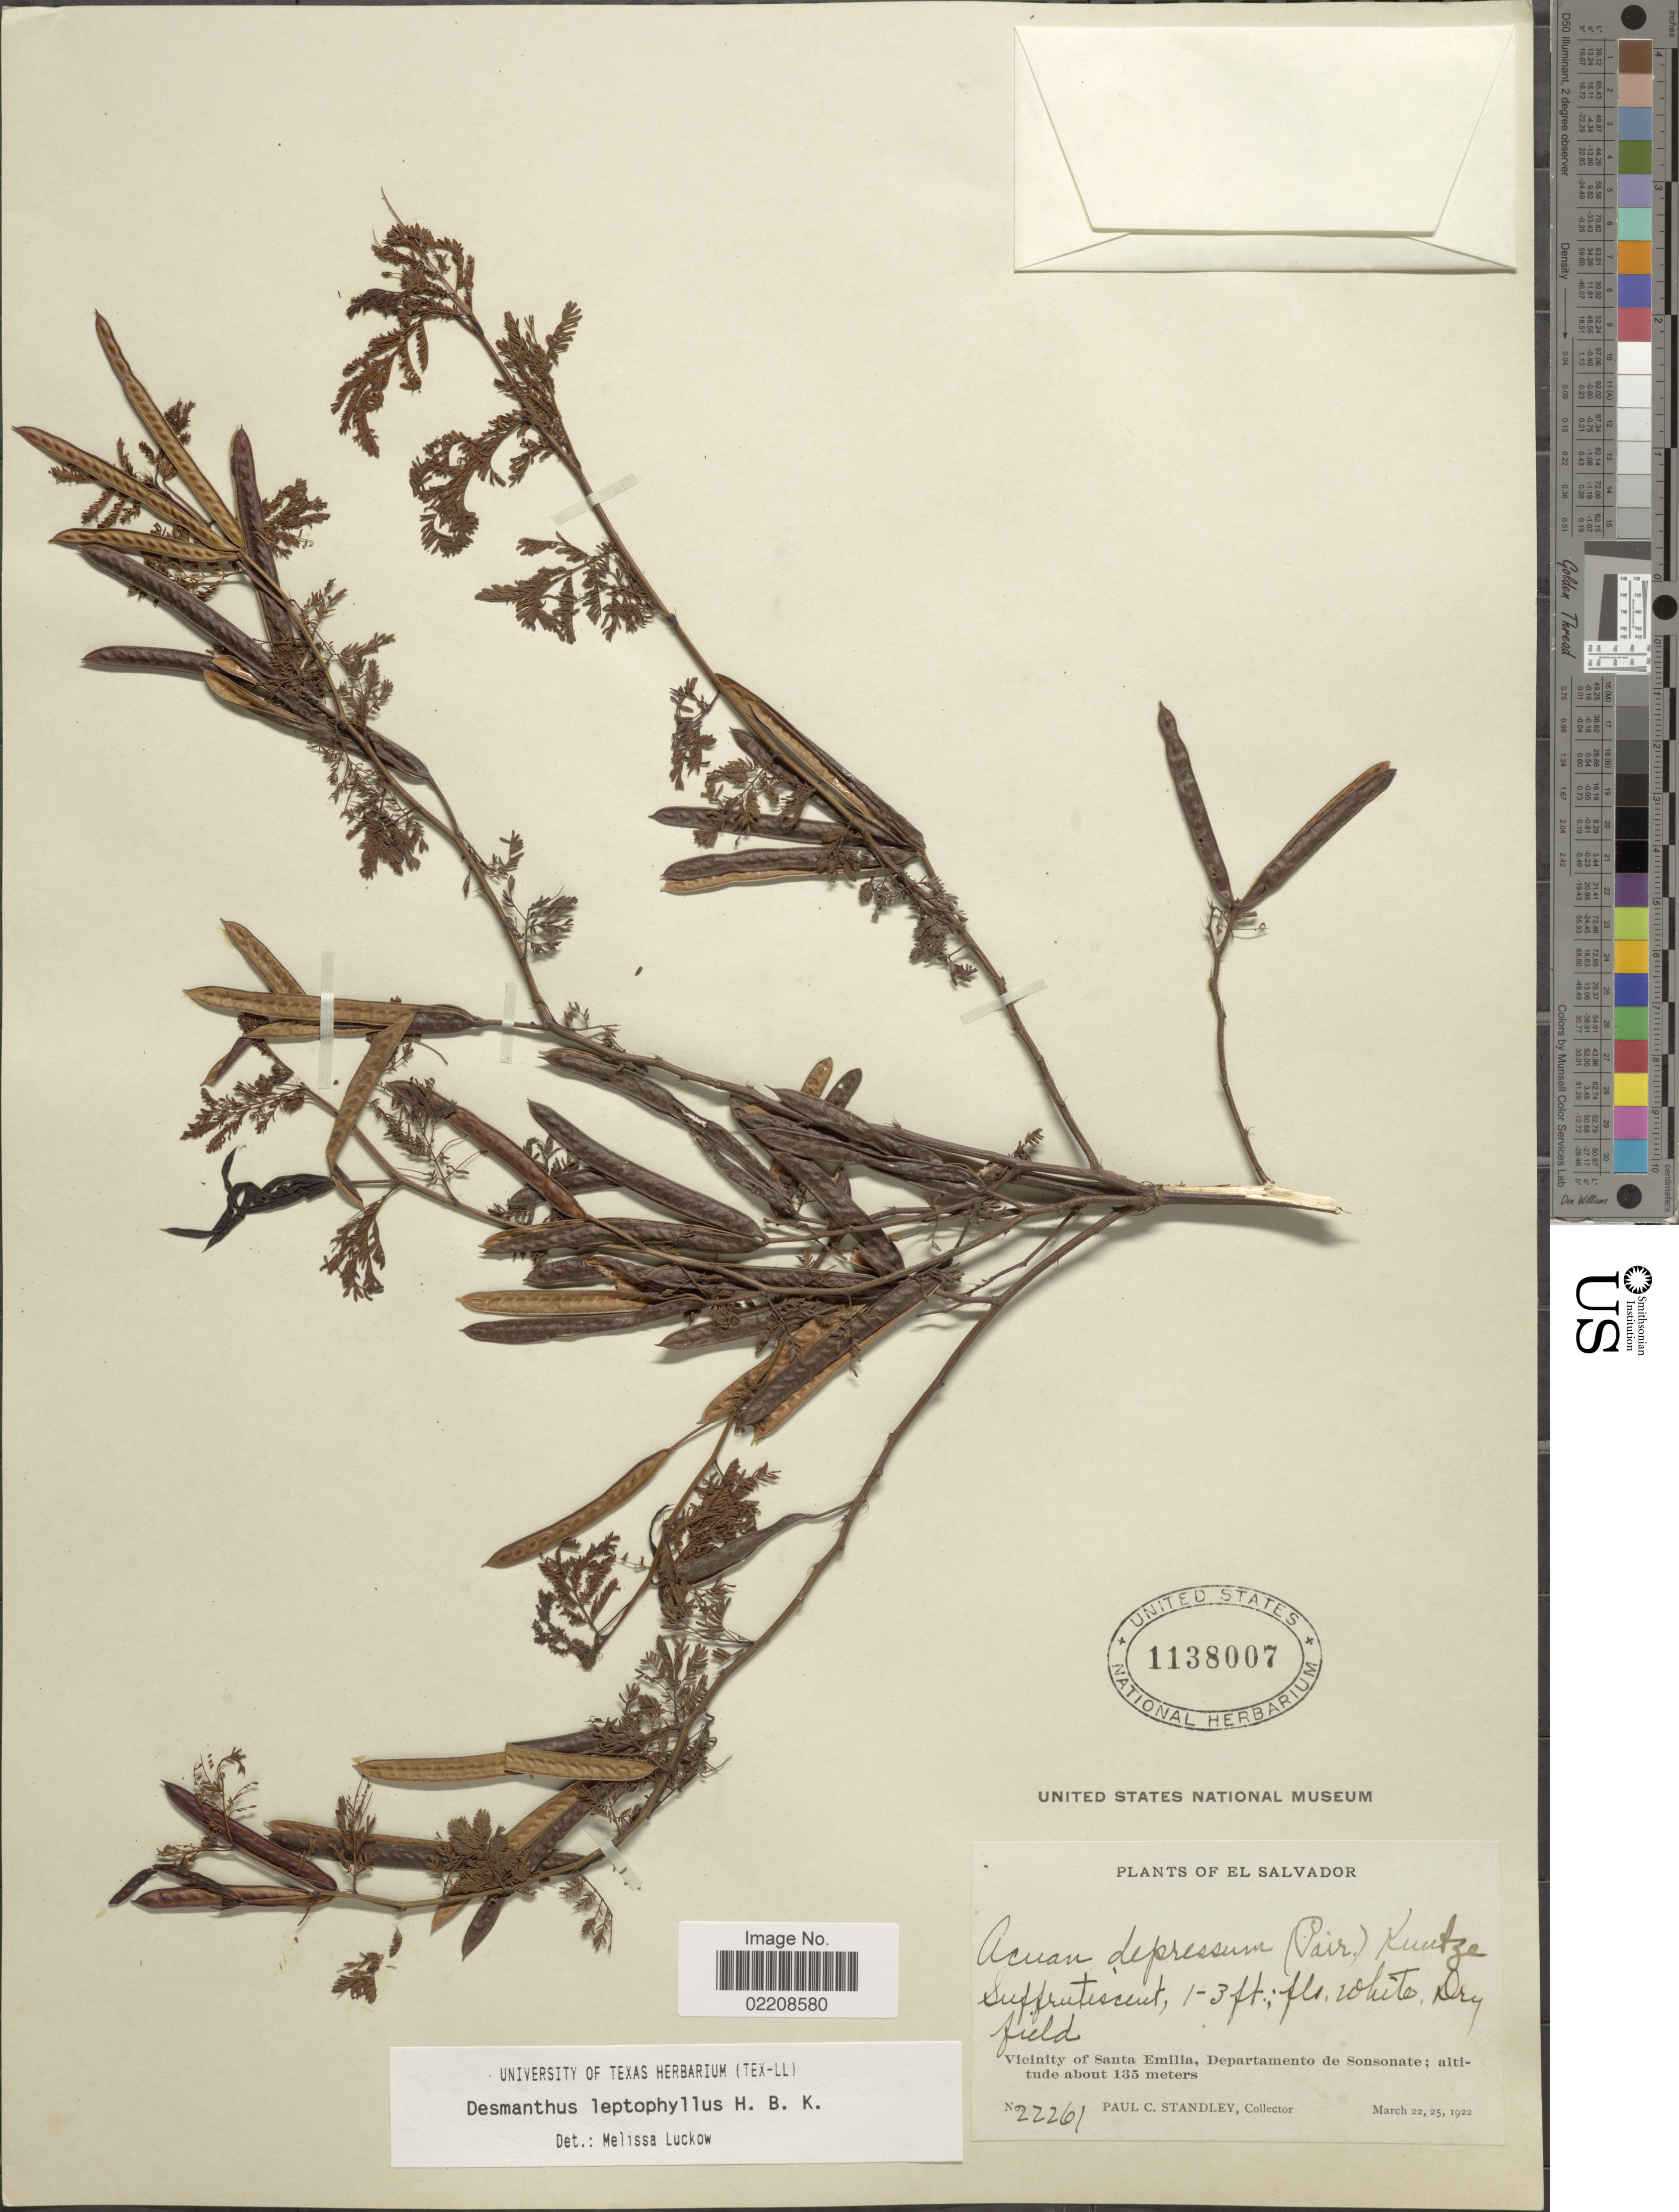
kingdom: Plantae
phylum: Tracheophyta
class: Magnoliopsida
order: Fabales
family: Fabaceae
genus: Desmanthus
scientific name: Desmanthus leptophyllus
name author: Kunth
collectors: P. C. Standley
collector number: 22261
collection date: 1922-03-22/1922-03-25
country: El Salvador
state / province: Sonsonate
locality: Vicinity of Santa Emilia, Departamento de Sonsonate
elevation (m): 135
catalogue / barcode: US 1138007